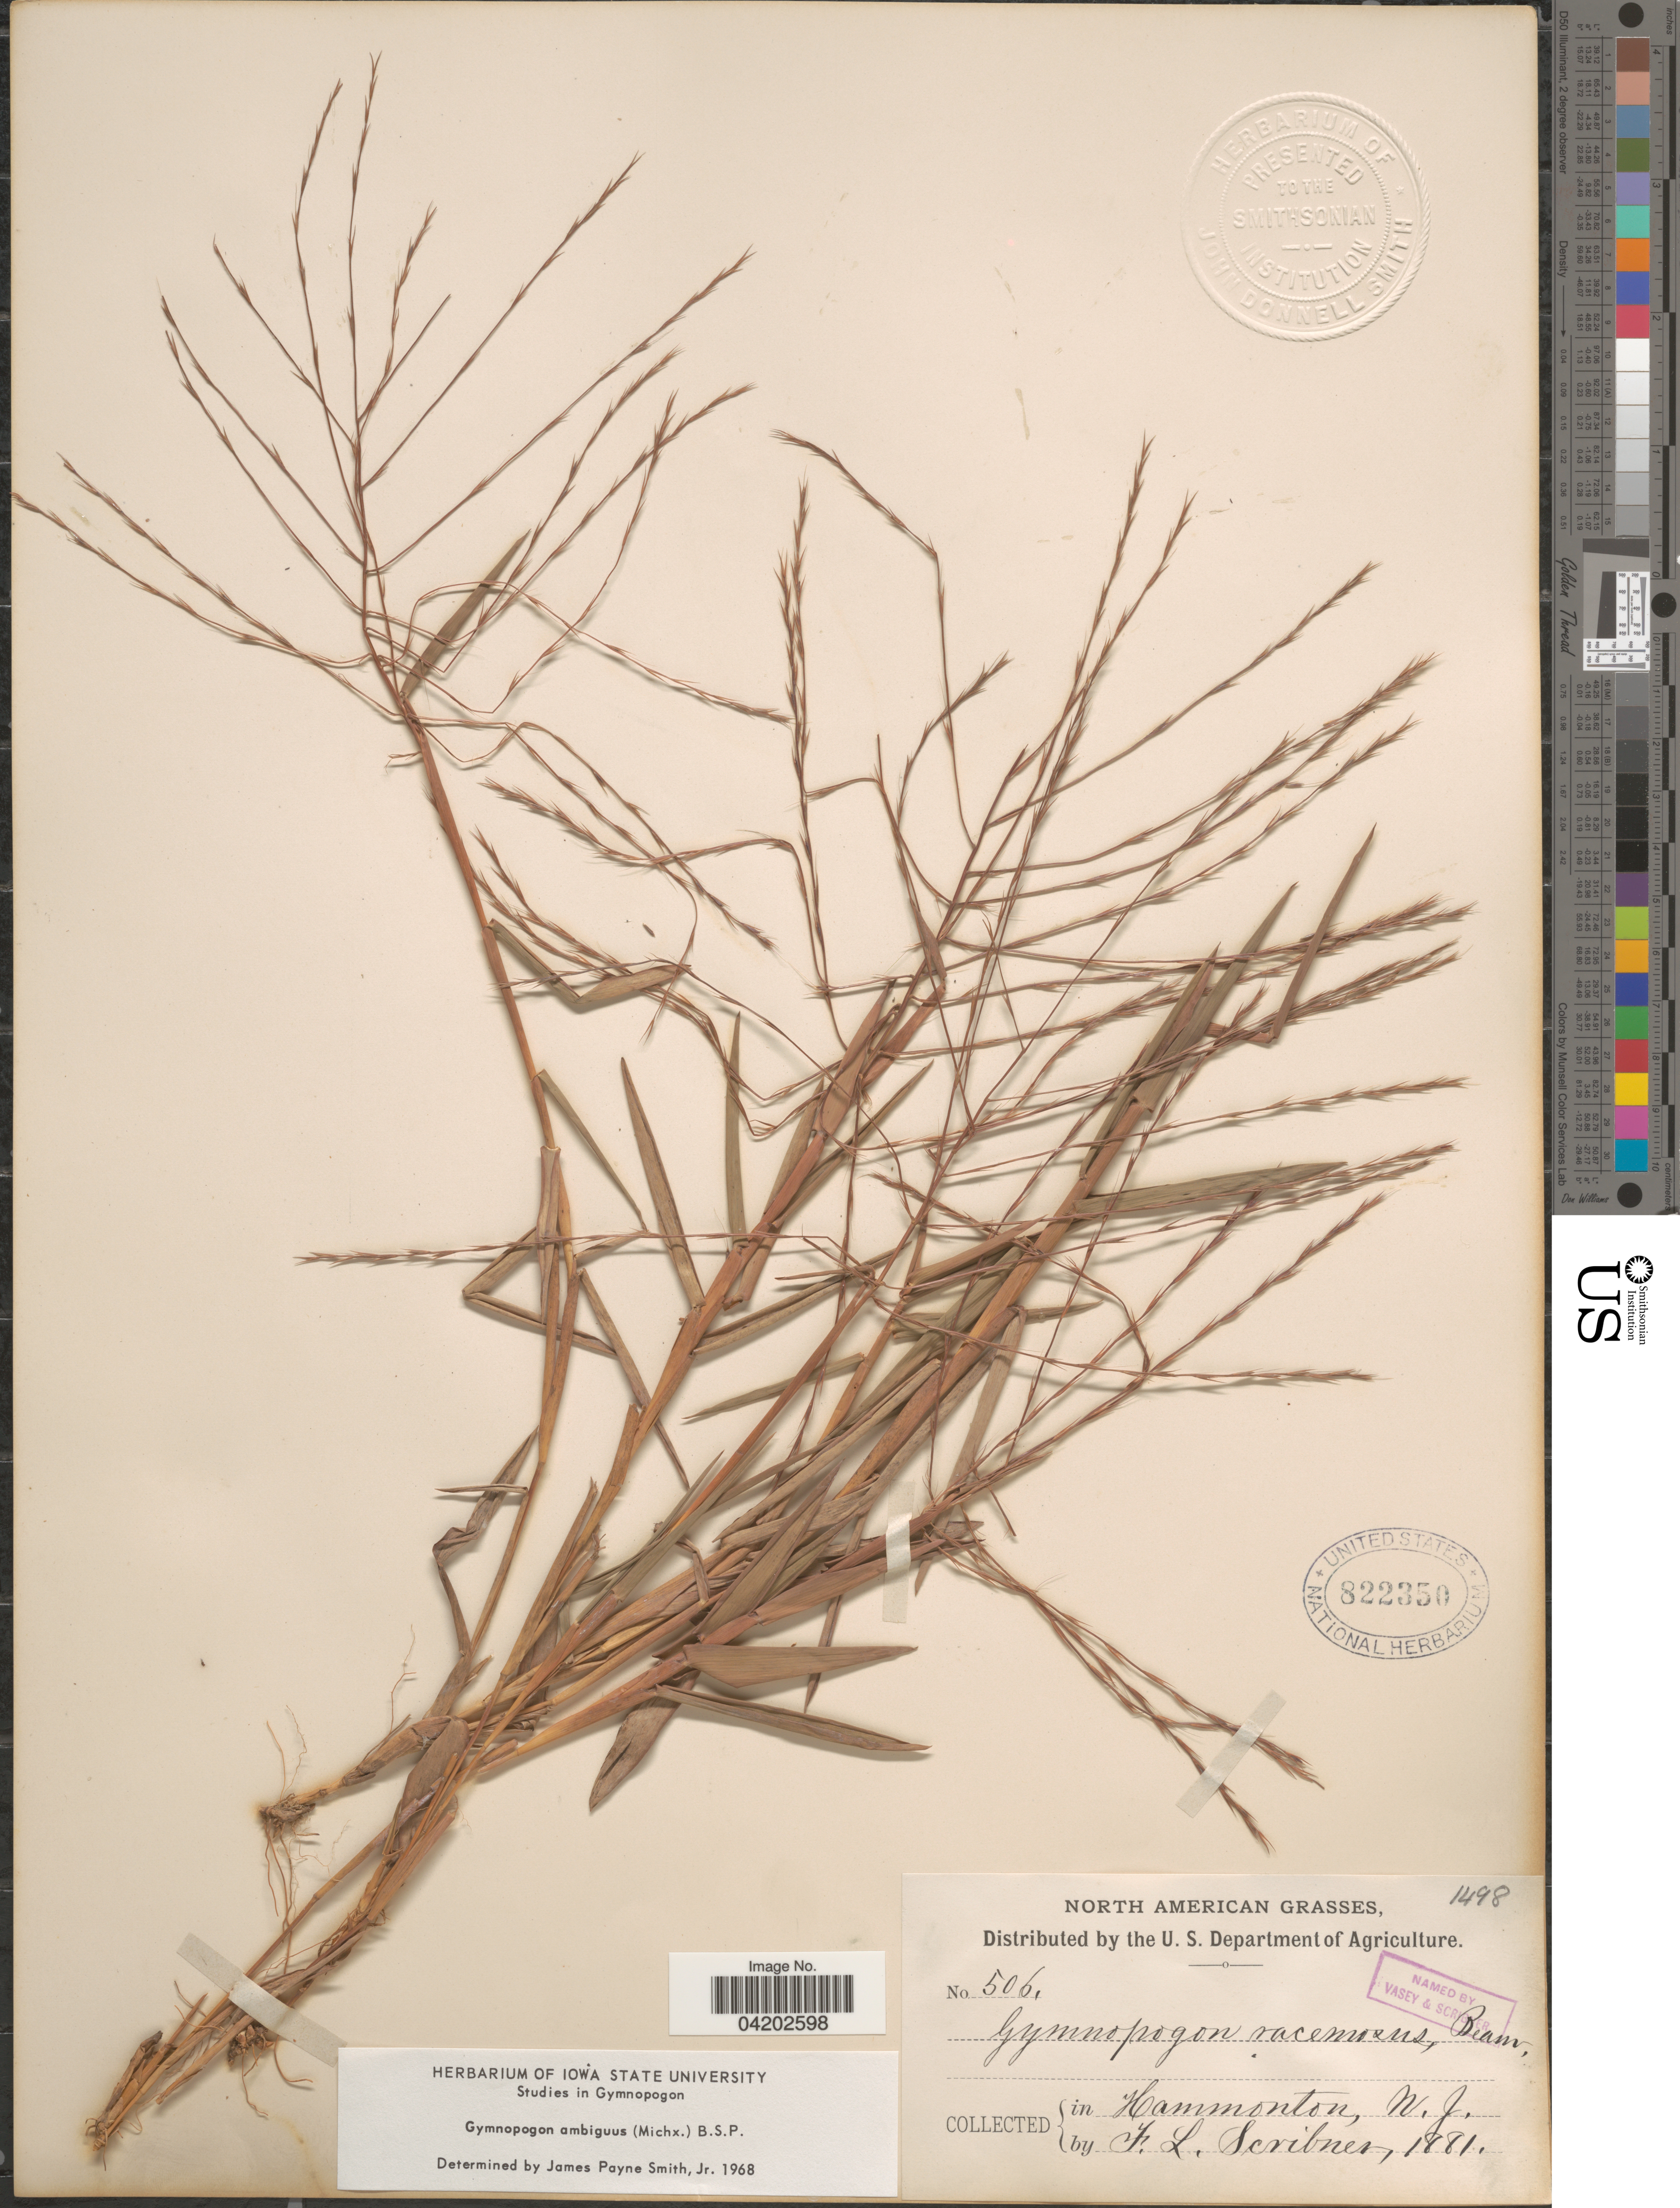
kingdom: Plantae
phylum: Tracheophyta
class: Liliopsida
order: Poales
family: Poaceae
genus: Gymnopogon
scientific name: Gymnopogon ambiguus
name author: (Michx.) Britton, Stearns & Poggenb.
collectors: F. L. Scribner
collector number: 506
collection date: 1881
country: United States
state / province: New Jersey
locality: Hammonton.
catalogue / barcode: US 822350